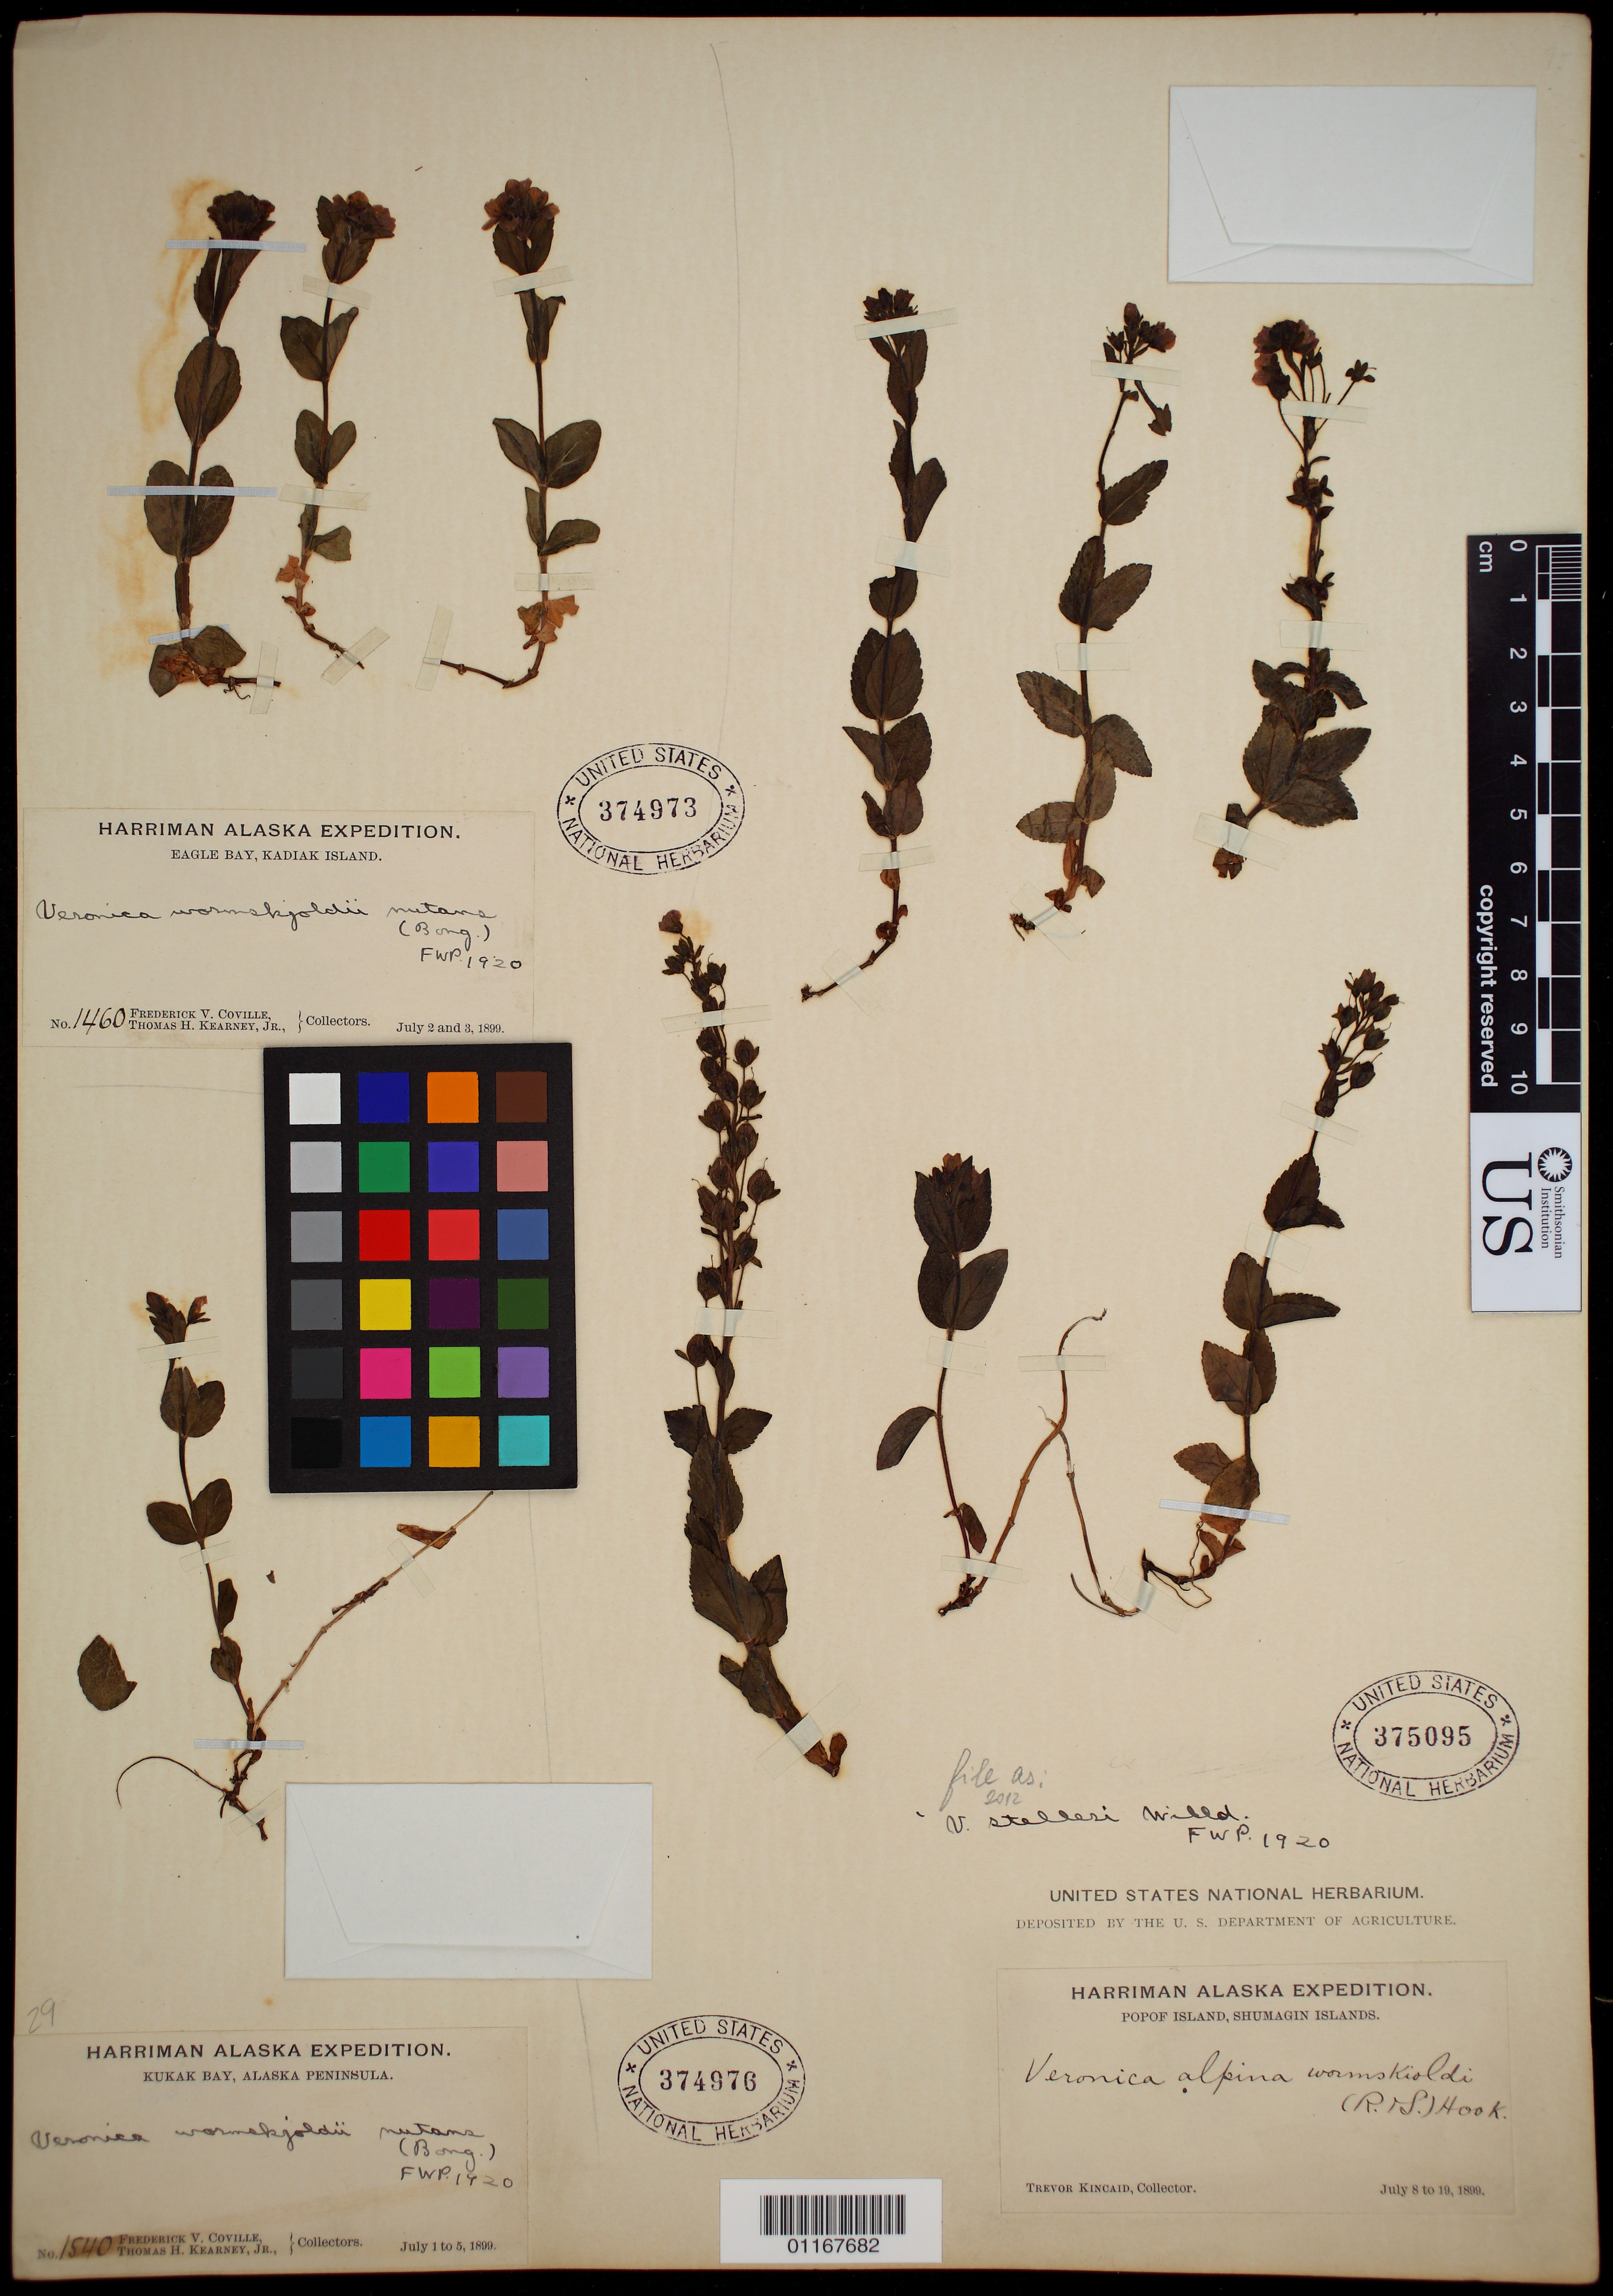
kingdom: Plantae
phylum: Tracheophyta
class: Magnoliopsida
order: Lamiales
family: Plantaginaceae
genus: Veronica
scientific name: Veronica stelleri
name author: Pall.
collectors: T. C. Kincaid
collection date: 1899-07-08/1899-07-19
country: United States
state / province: Alaska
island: Popof Island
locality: Popof Island, Shumagin Islands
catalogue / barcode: US 375095